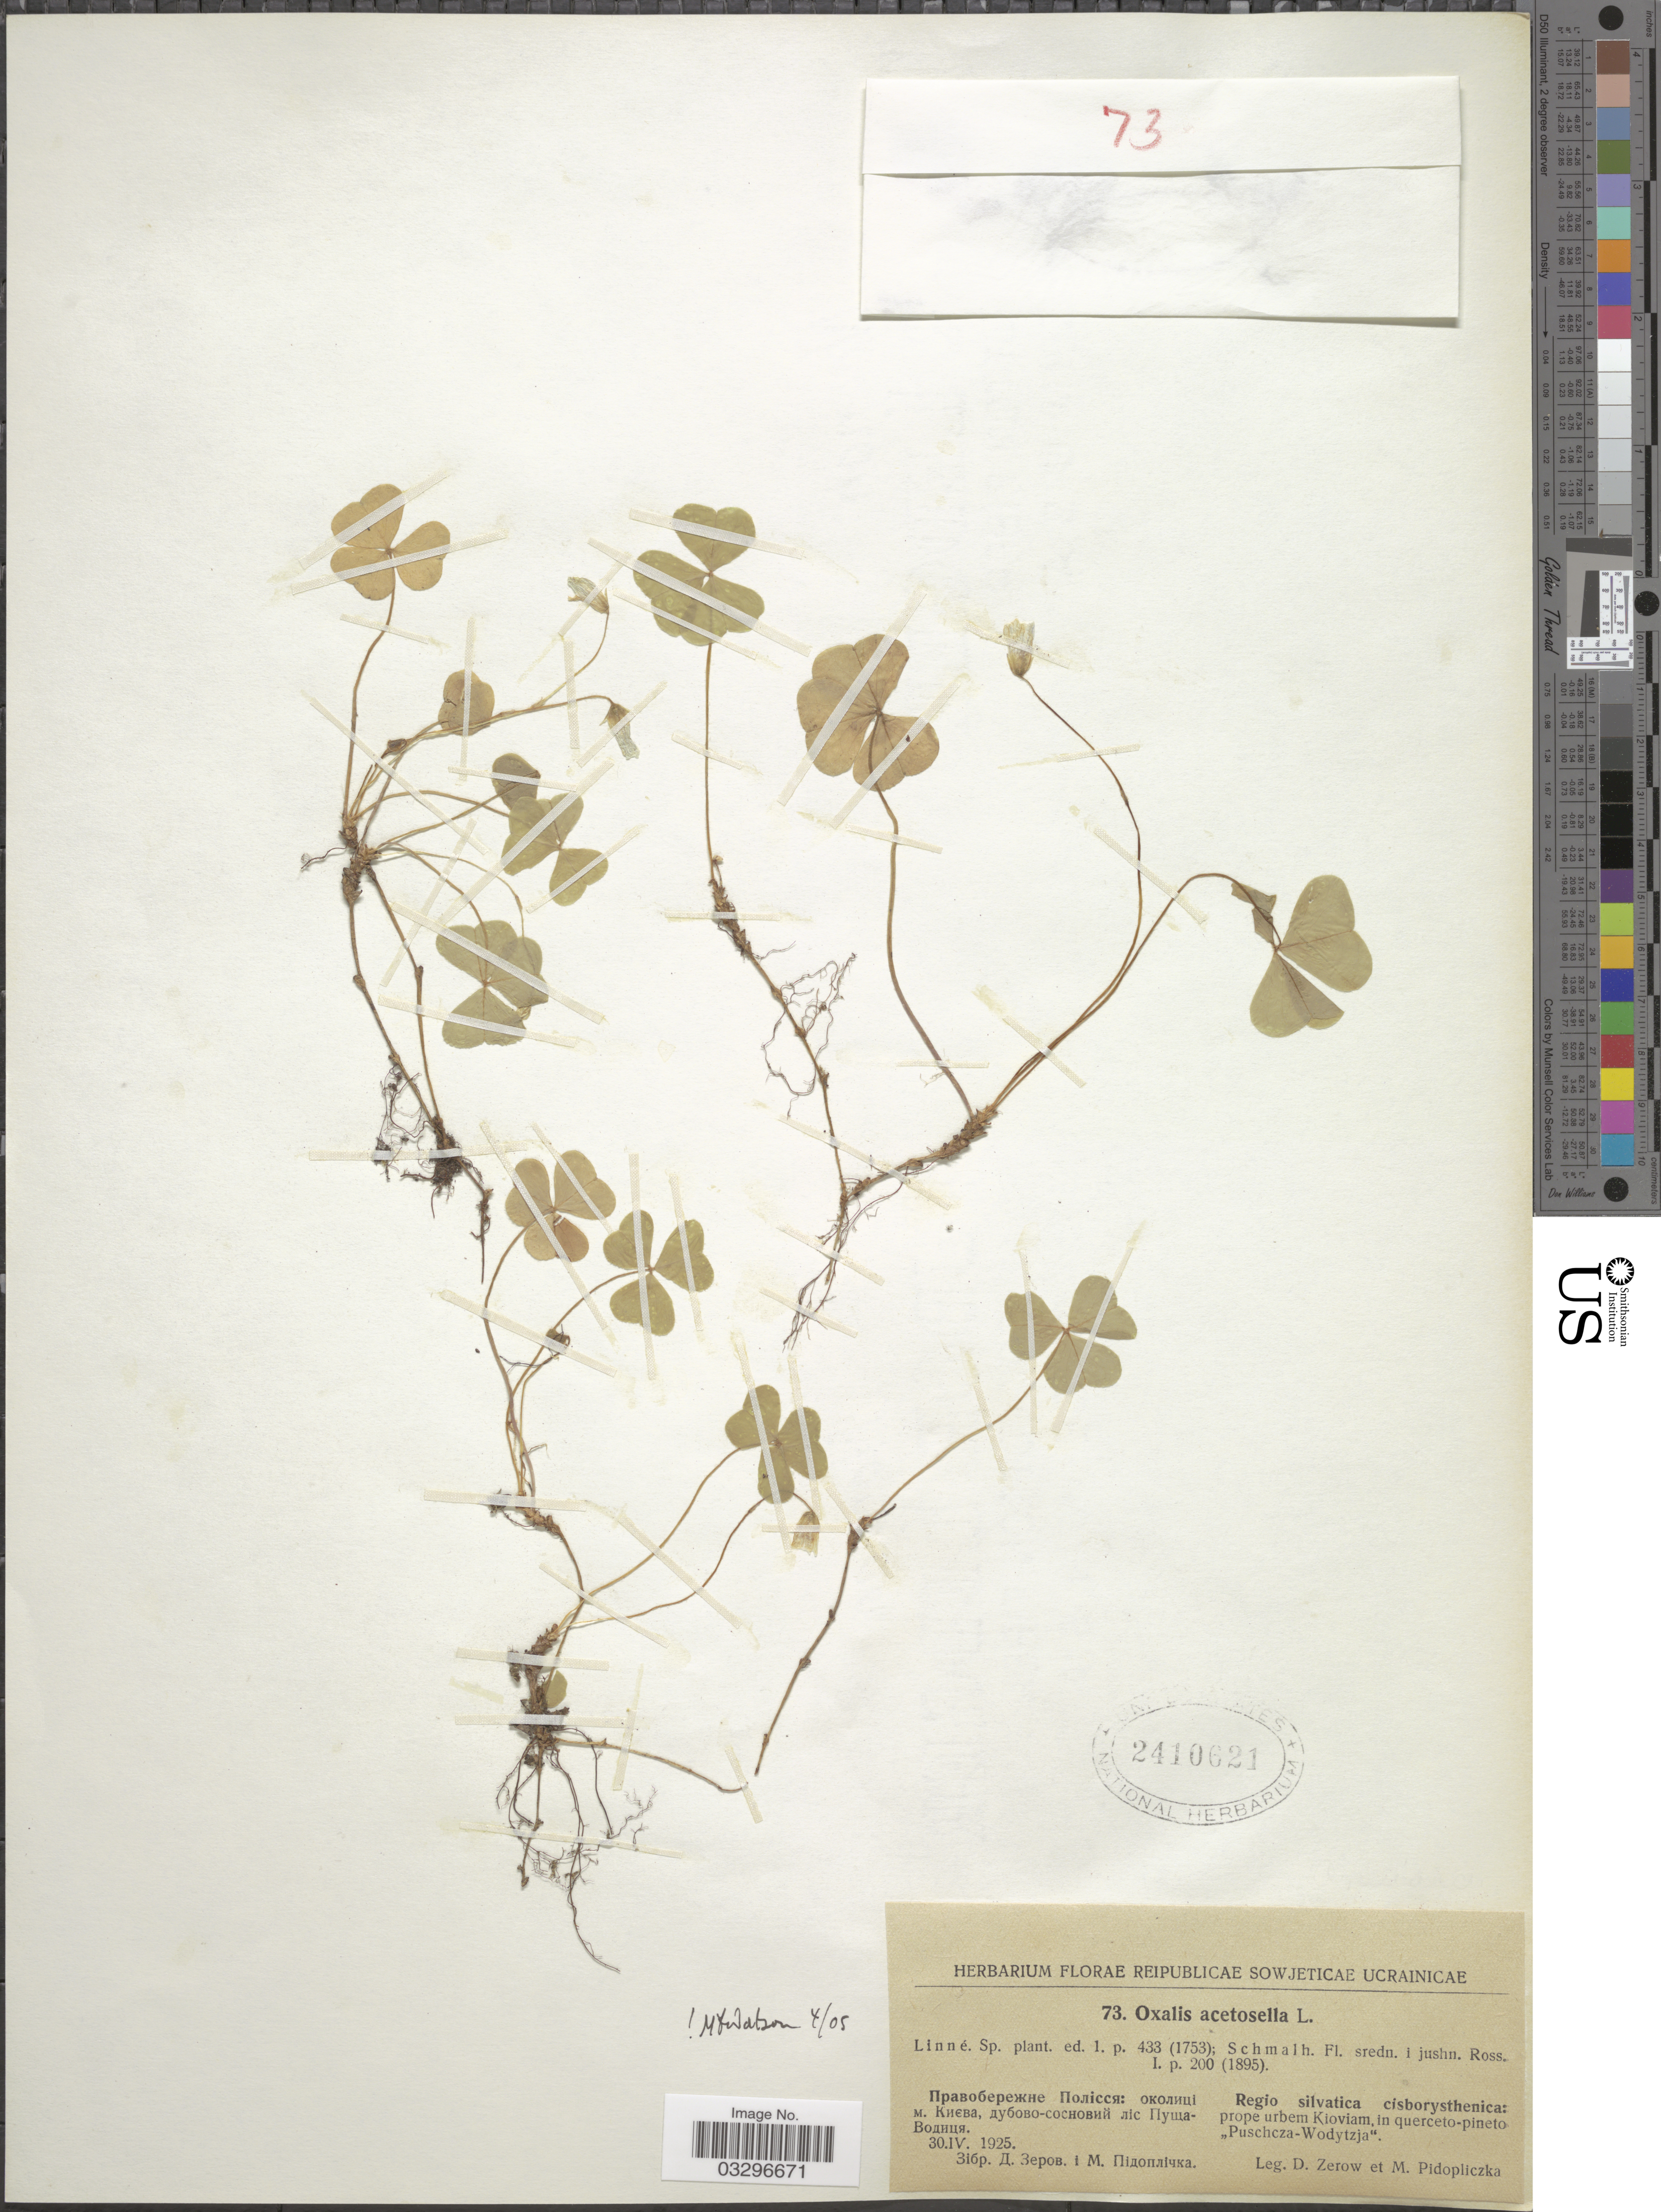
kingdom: Plantae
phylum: Tracheophyta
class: Magnoliopsida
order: Oxalidales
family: Oxalidaceae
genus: Oxalis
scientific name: Oxalis acetosella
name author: L.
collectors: D. Zerow & M. Pidopliczka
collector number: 73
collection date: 1925-04-30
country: Ukraine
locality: Reipublicae Sowjeticae Ucrainicae, Regio silvatica cisborysthenica: prope urbem Kioviam, in querceto-pineto "Puschcza-Wodytzja".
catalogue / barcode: US 2410621